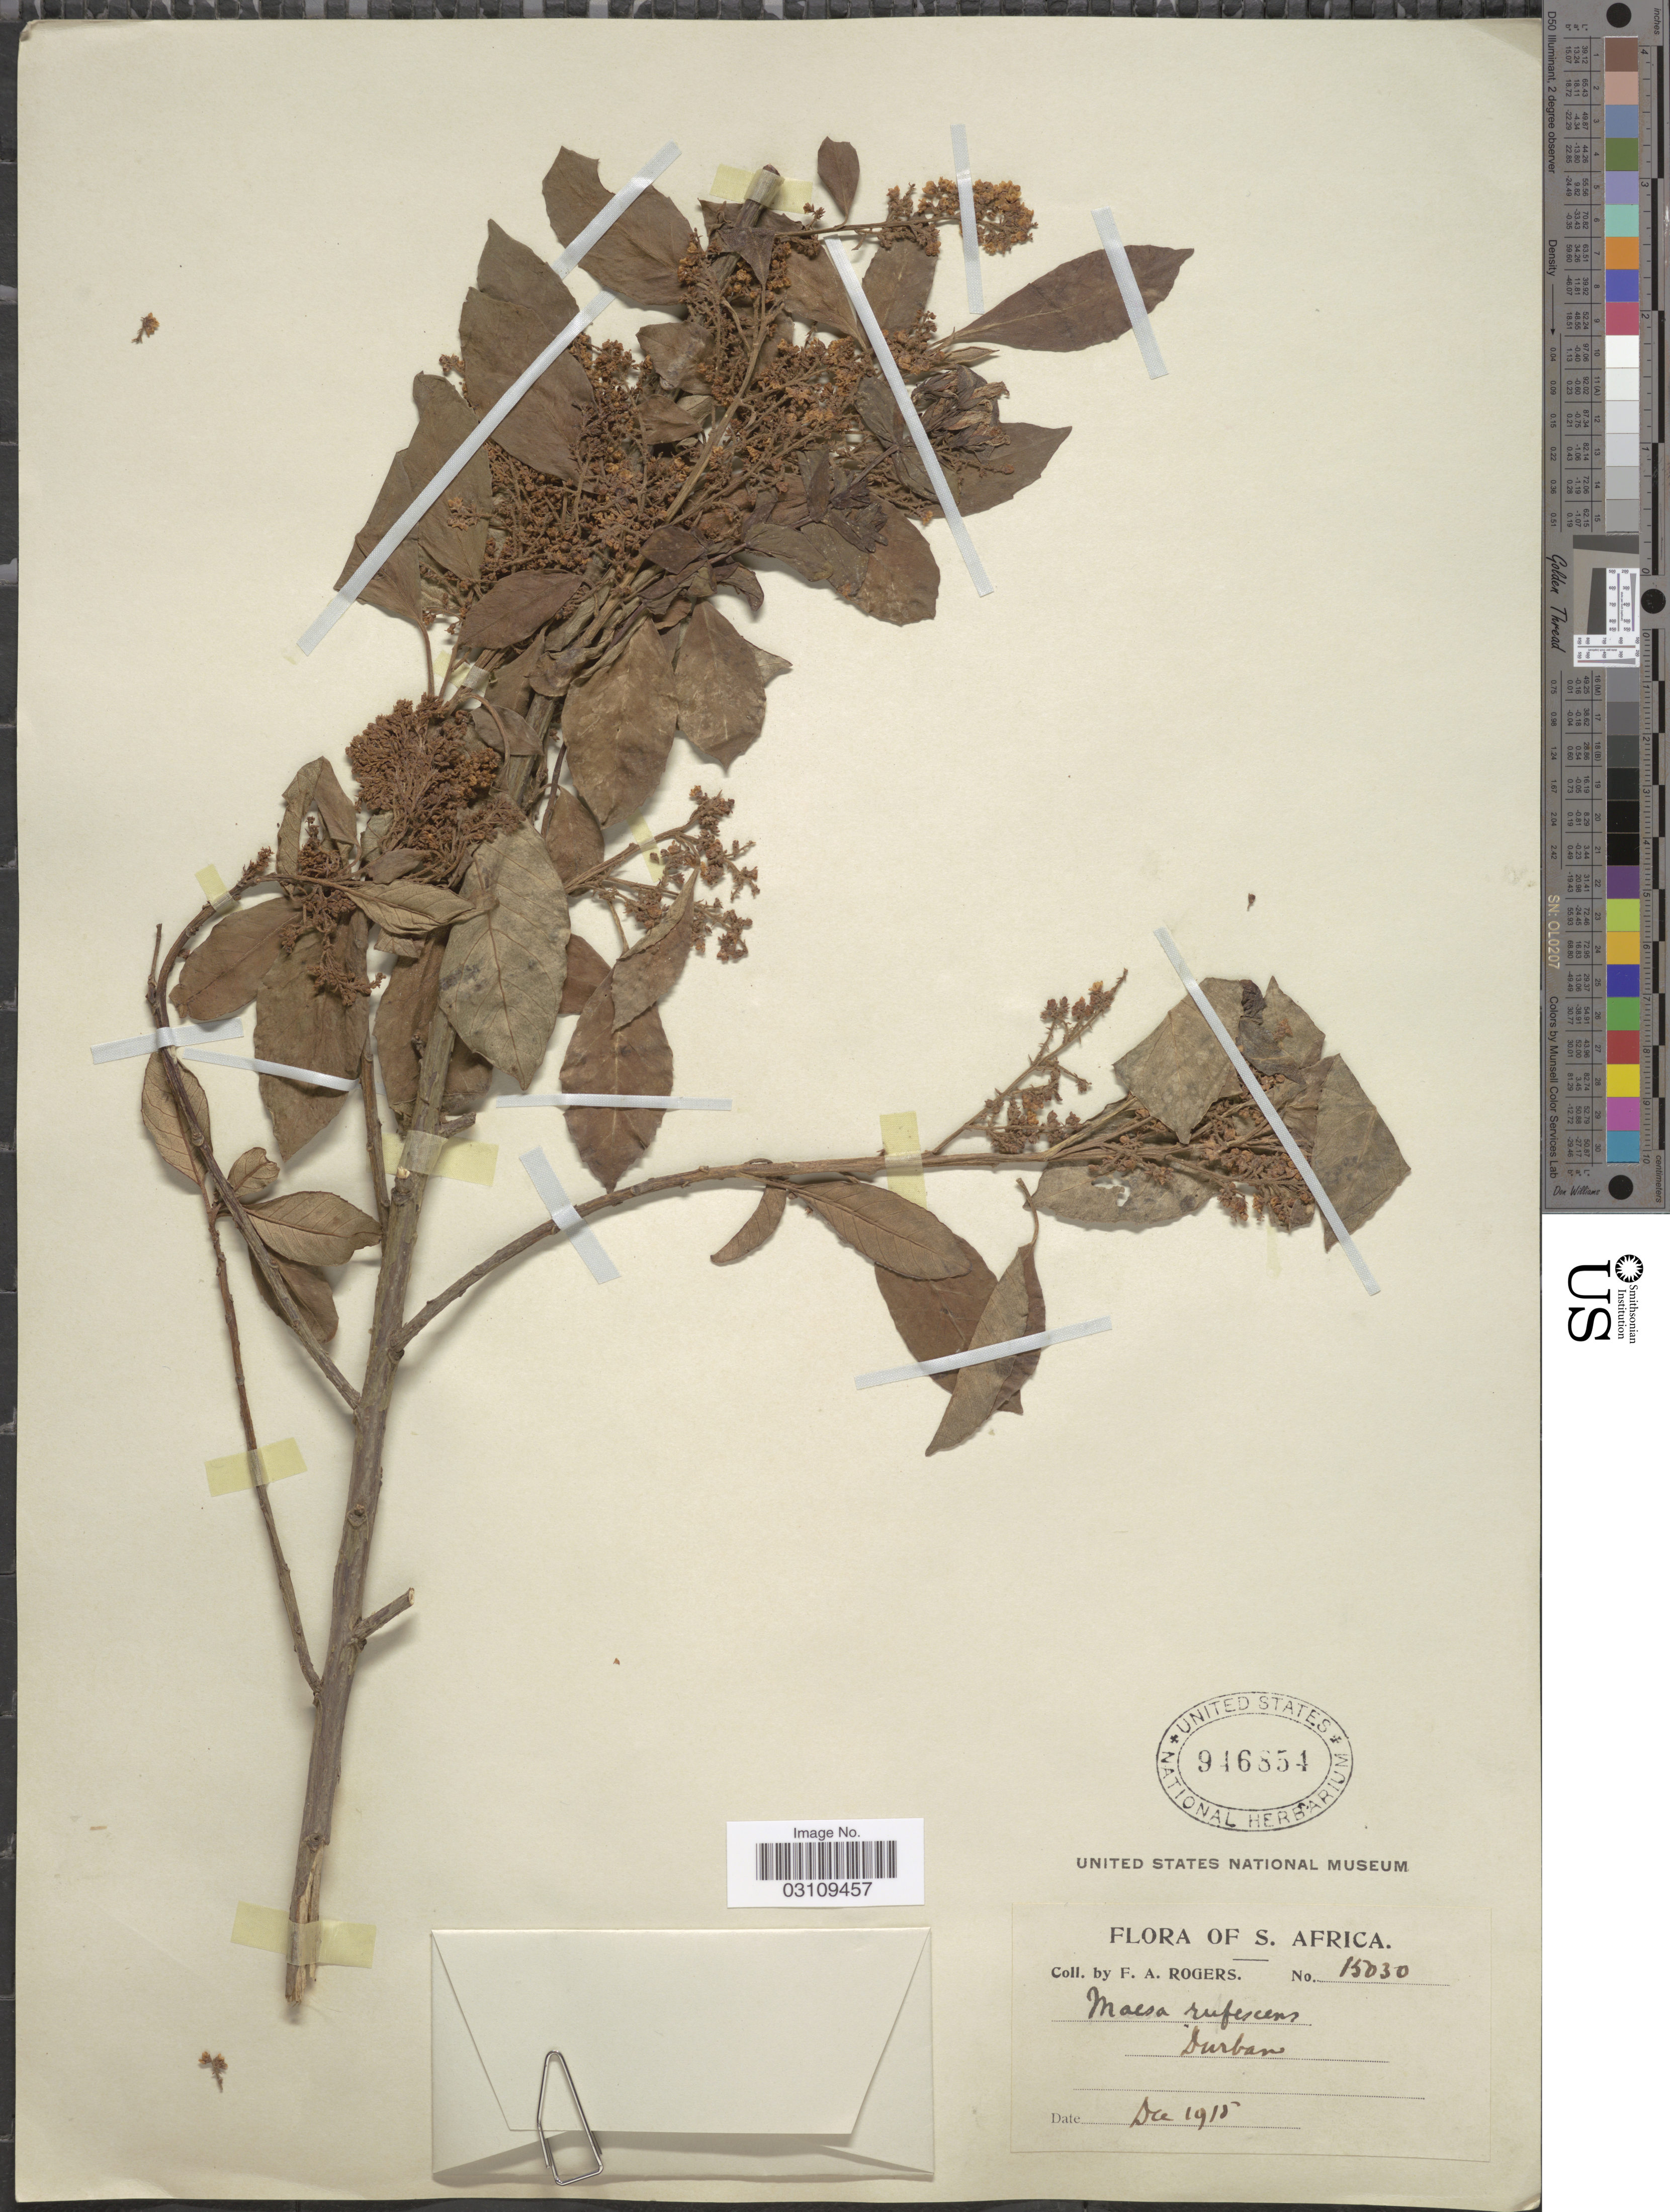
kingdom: Plantae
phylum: Tracheophyta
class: Magnoliopsida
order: Ericales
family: Primulaceae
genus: Maesa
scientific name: Maesa rufescens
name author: A. DC.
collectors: F. A. Rogers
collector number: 15030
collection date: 1915-12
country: South Africa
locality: Durban.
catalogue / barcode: US 946854